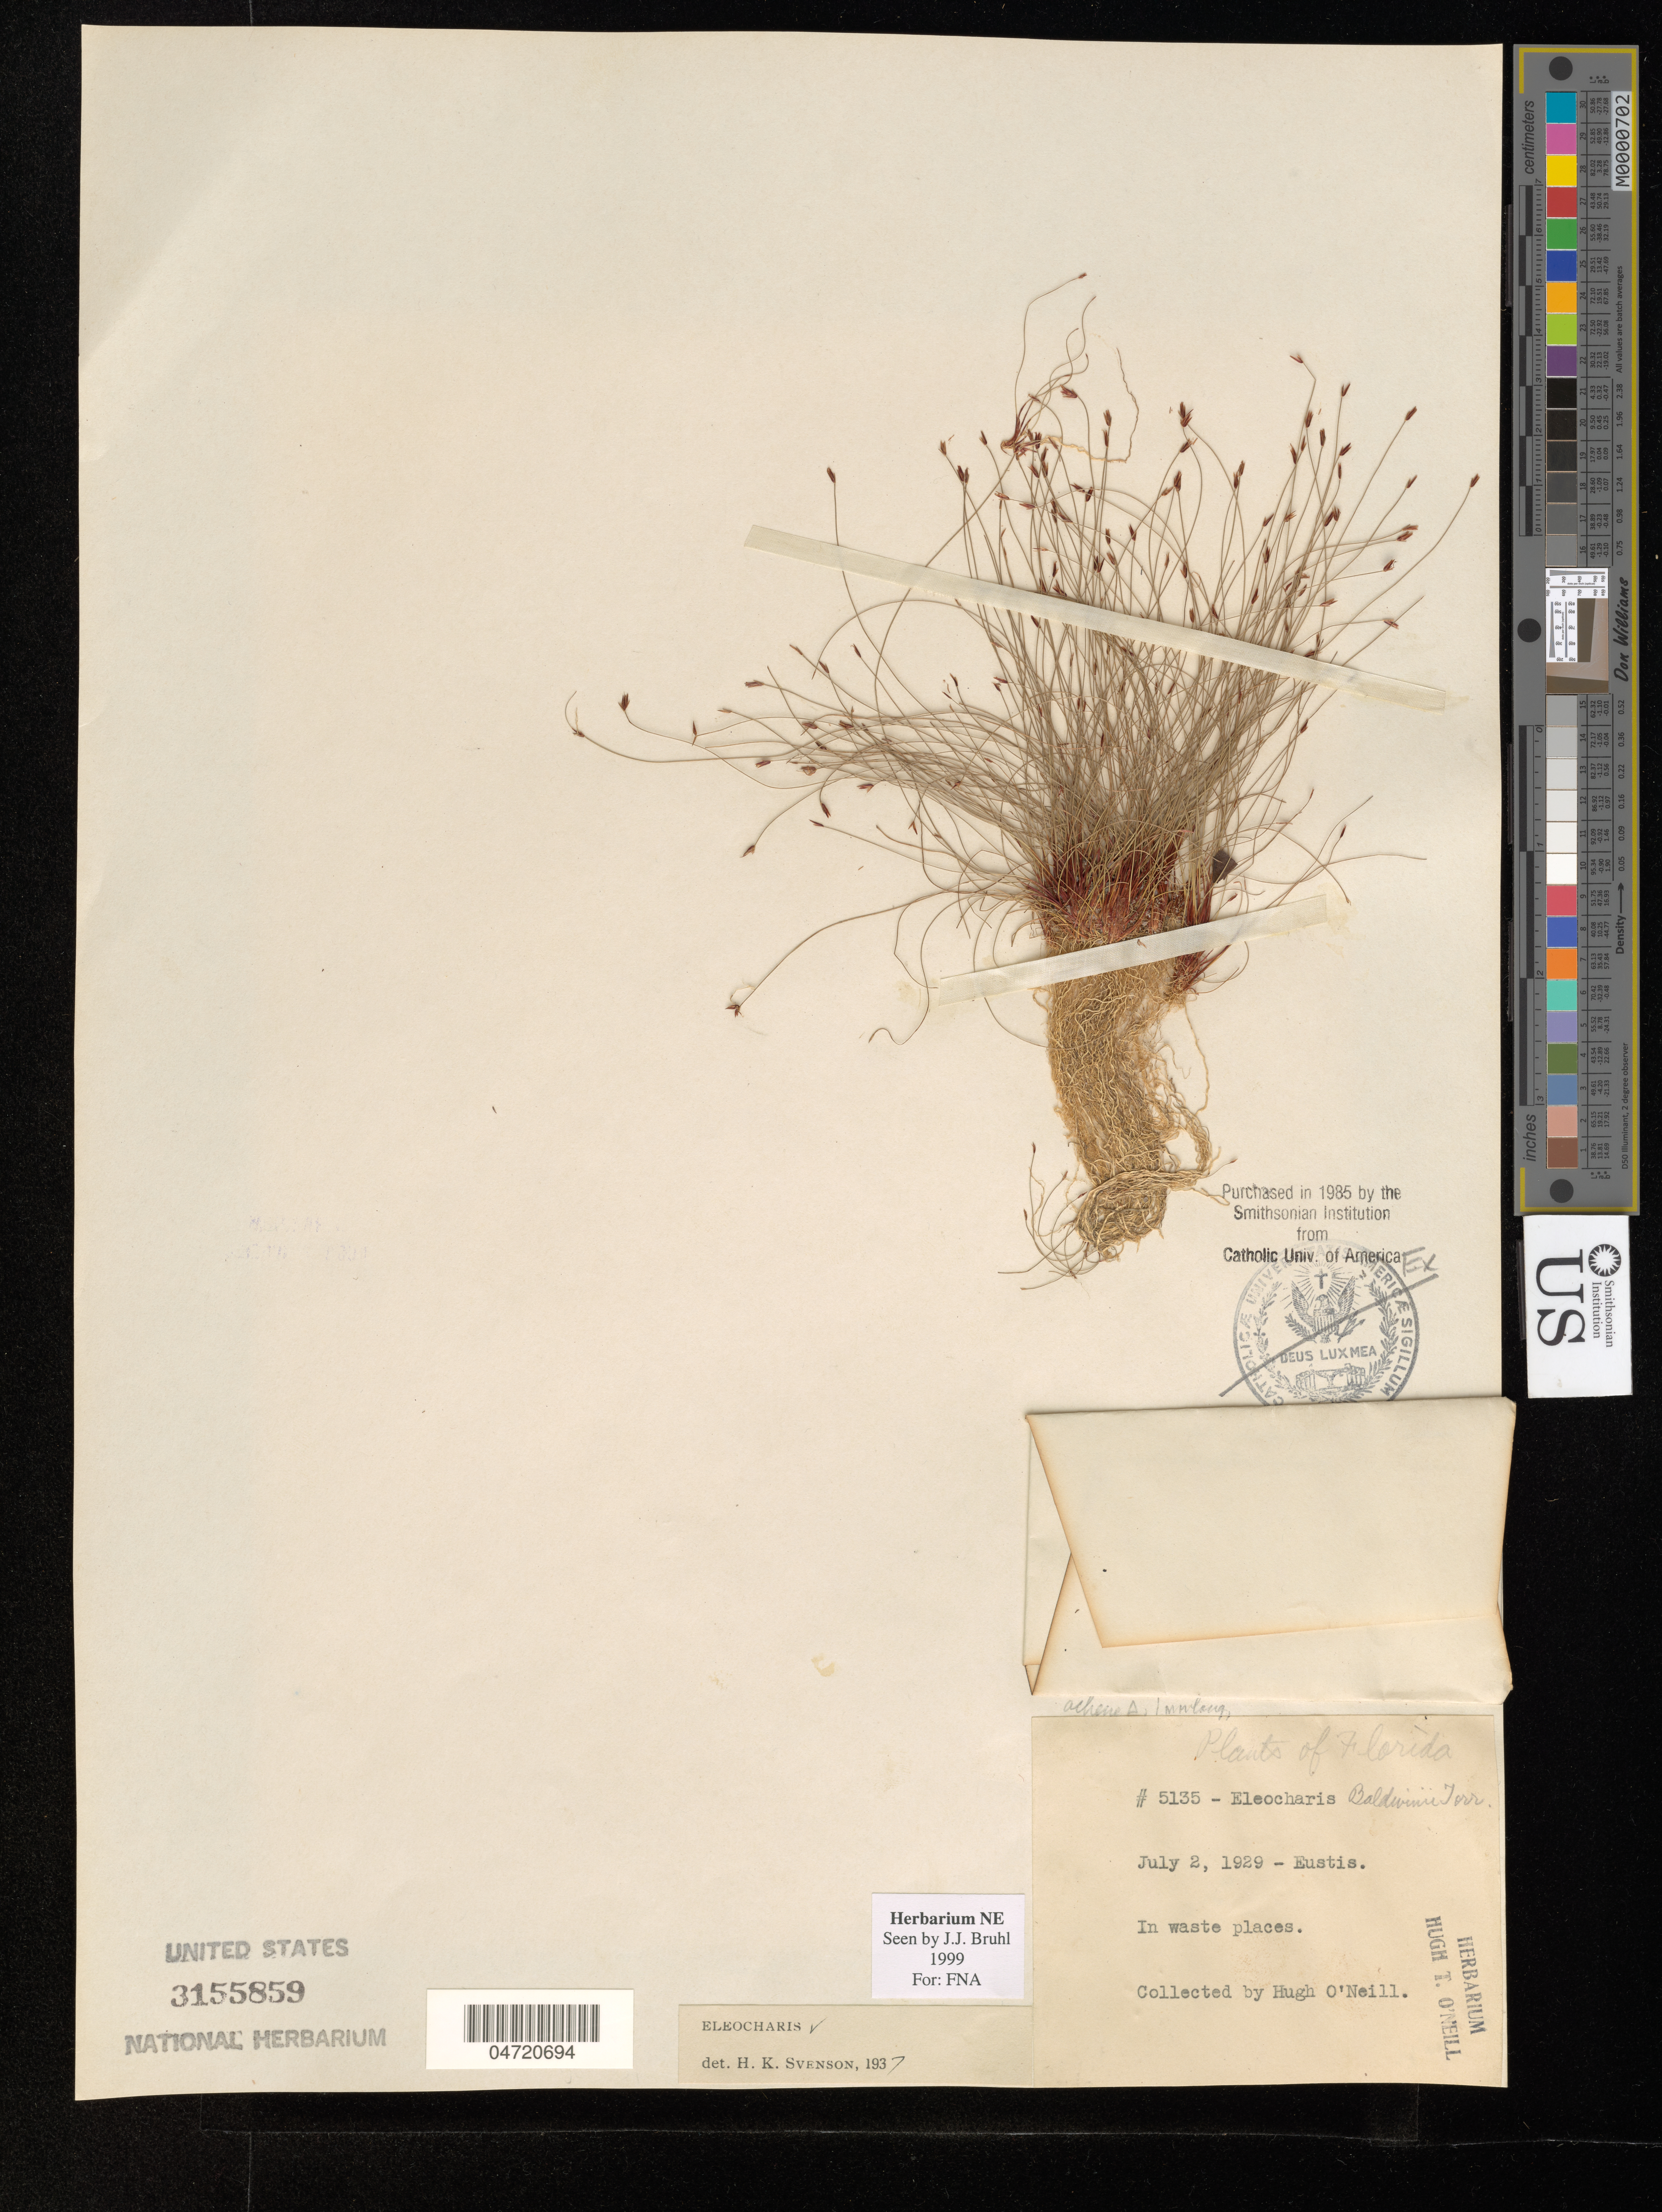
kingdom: Plantae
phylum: Tracheophyta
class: Liliopsida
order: Poales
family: Cyperaceae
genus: Eleocharis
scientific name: Eleocharis baldwinii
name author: (Torr.) Chapm.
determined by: Bruhl, J. J., (NE), University of New England (AUSTRALIA)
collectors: H. O'Neill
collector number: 5135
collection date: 1929-07-02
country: United States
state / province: Florida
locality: Eustis, on lake shore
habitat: In waste places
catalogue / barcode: US 3155859